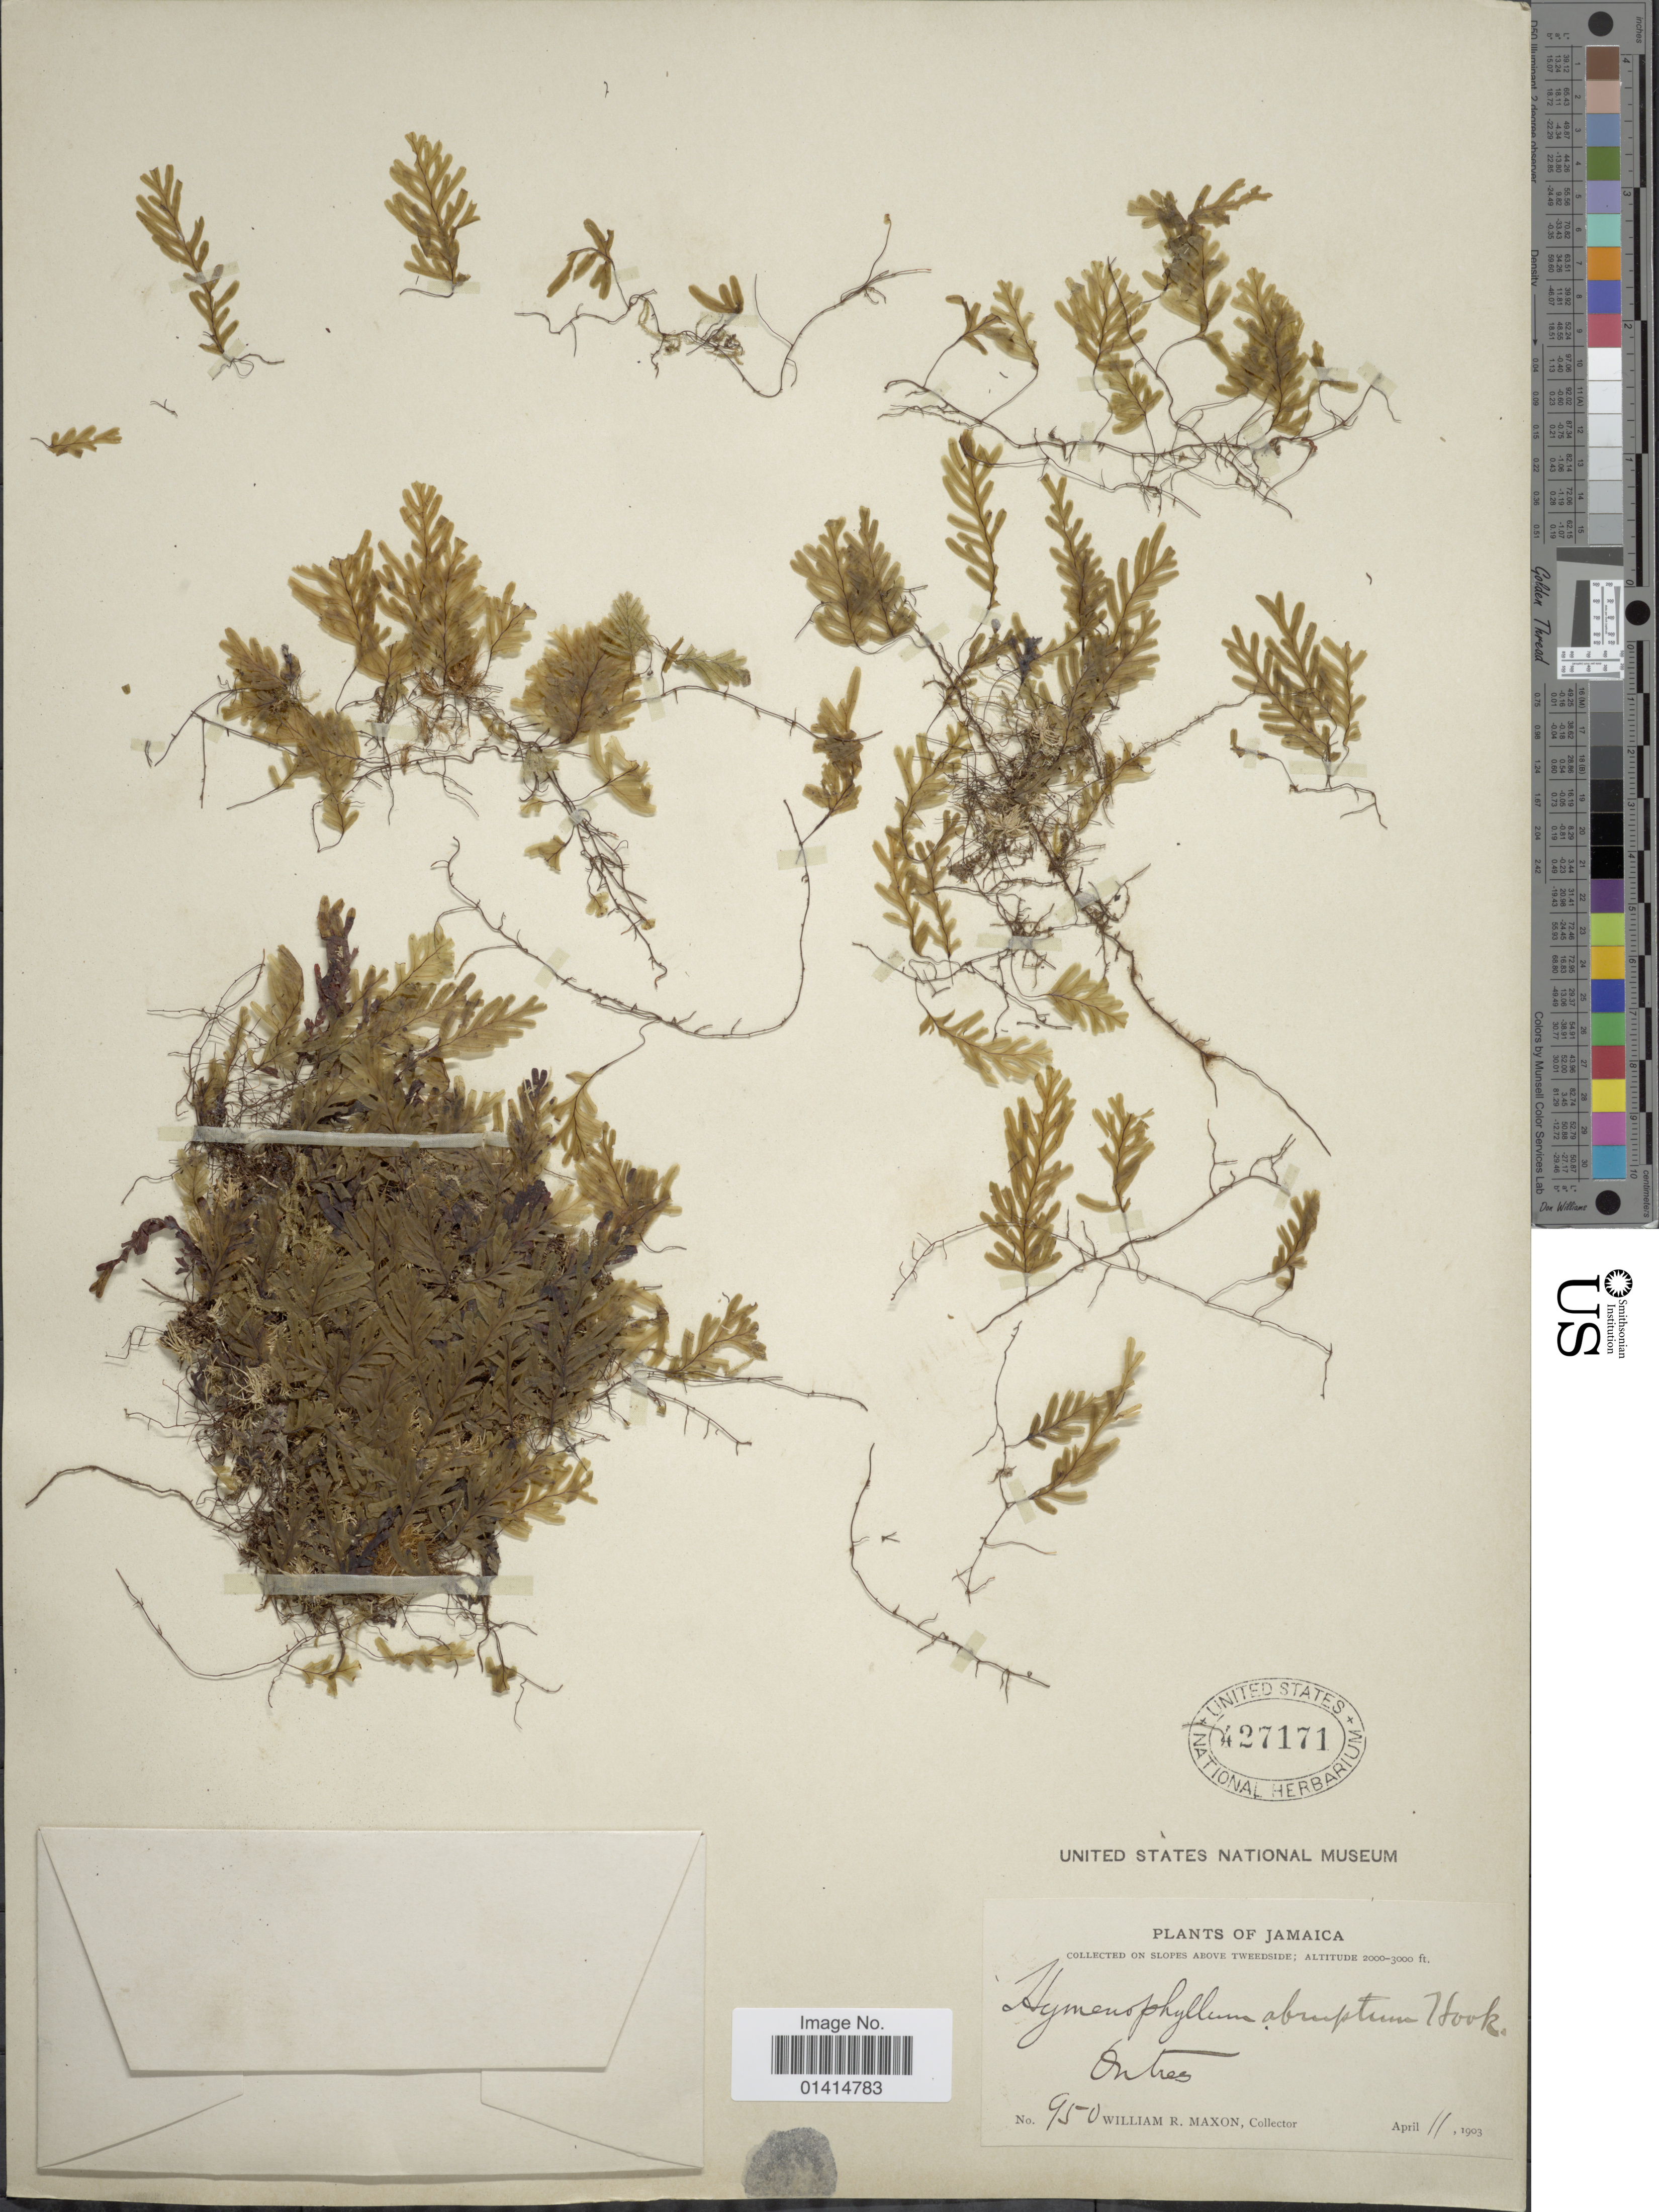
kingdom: Plantae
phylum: Tracheophyta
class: Polypodiopsida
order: Hymenophyllales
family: Hymenophyllaceae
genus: Hymenophyllum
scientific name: Hymenophyllum abruptum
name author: Hook.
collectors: W. R. Maxon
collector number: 950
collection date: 1903-04-11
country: Jamaica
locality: On slopes above tweeside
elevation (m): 610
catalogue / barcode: US 427171